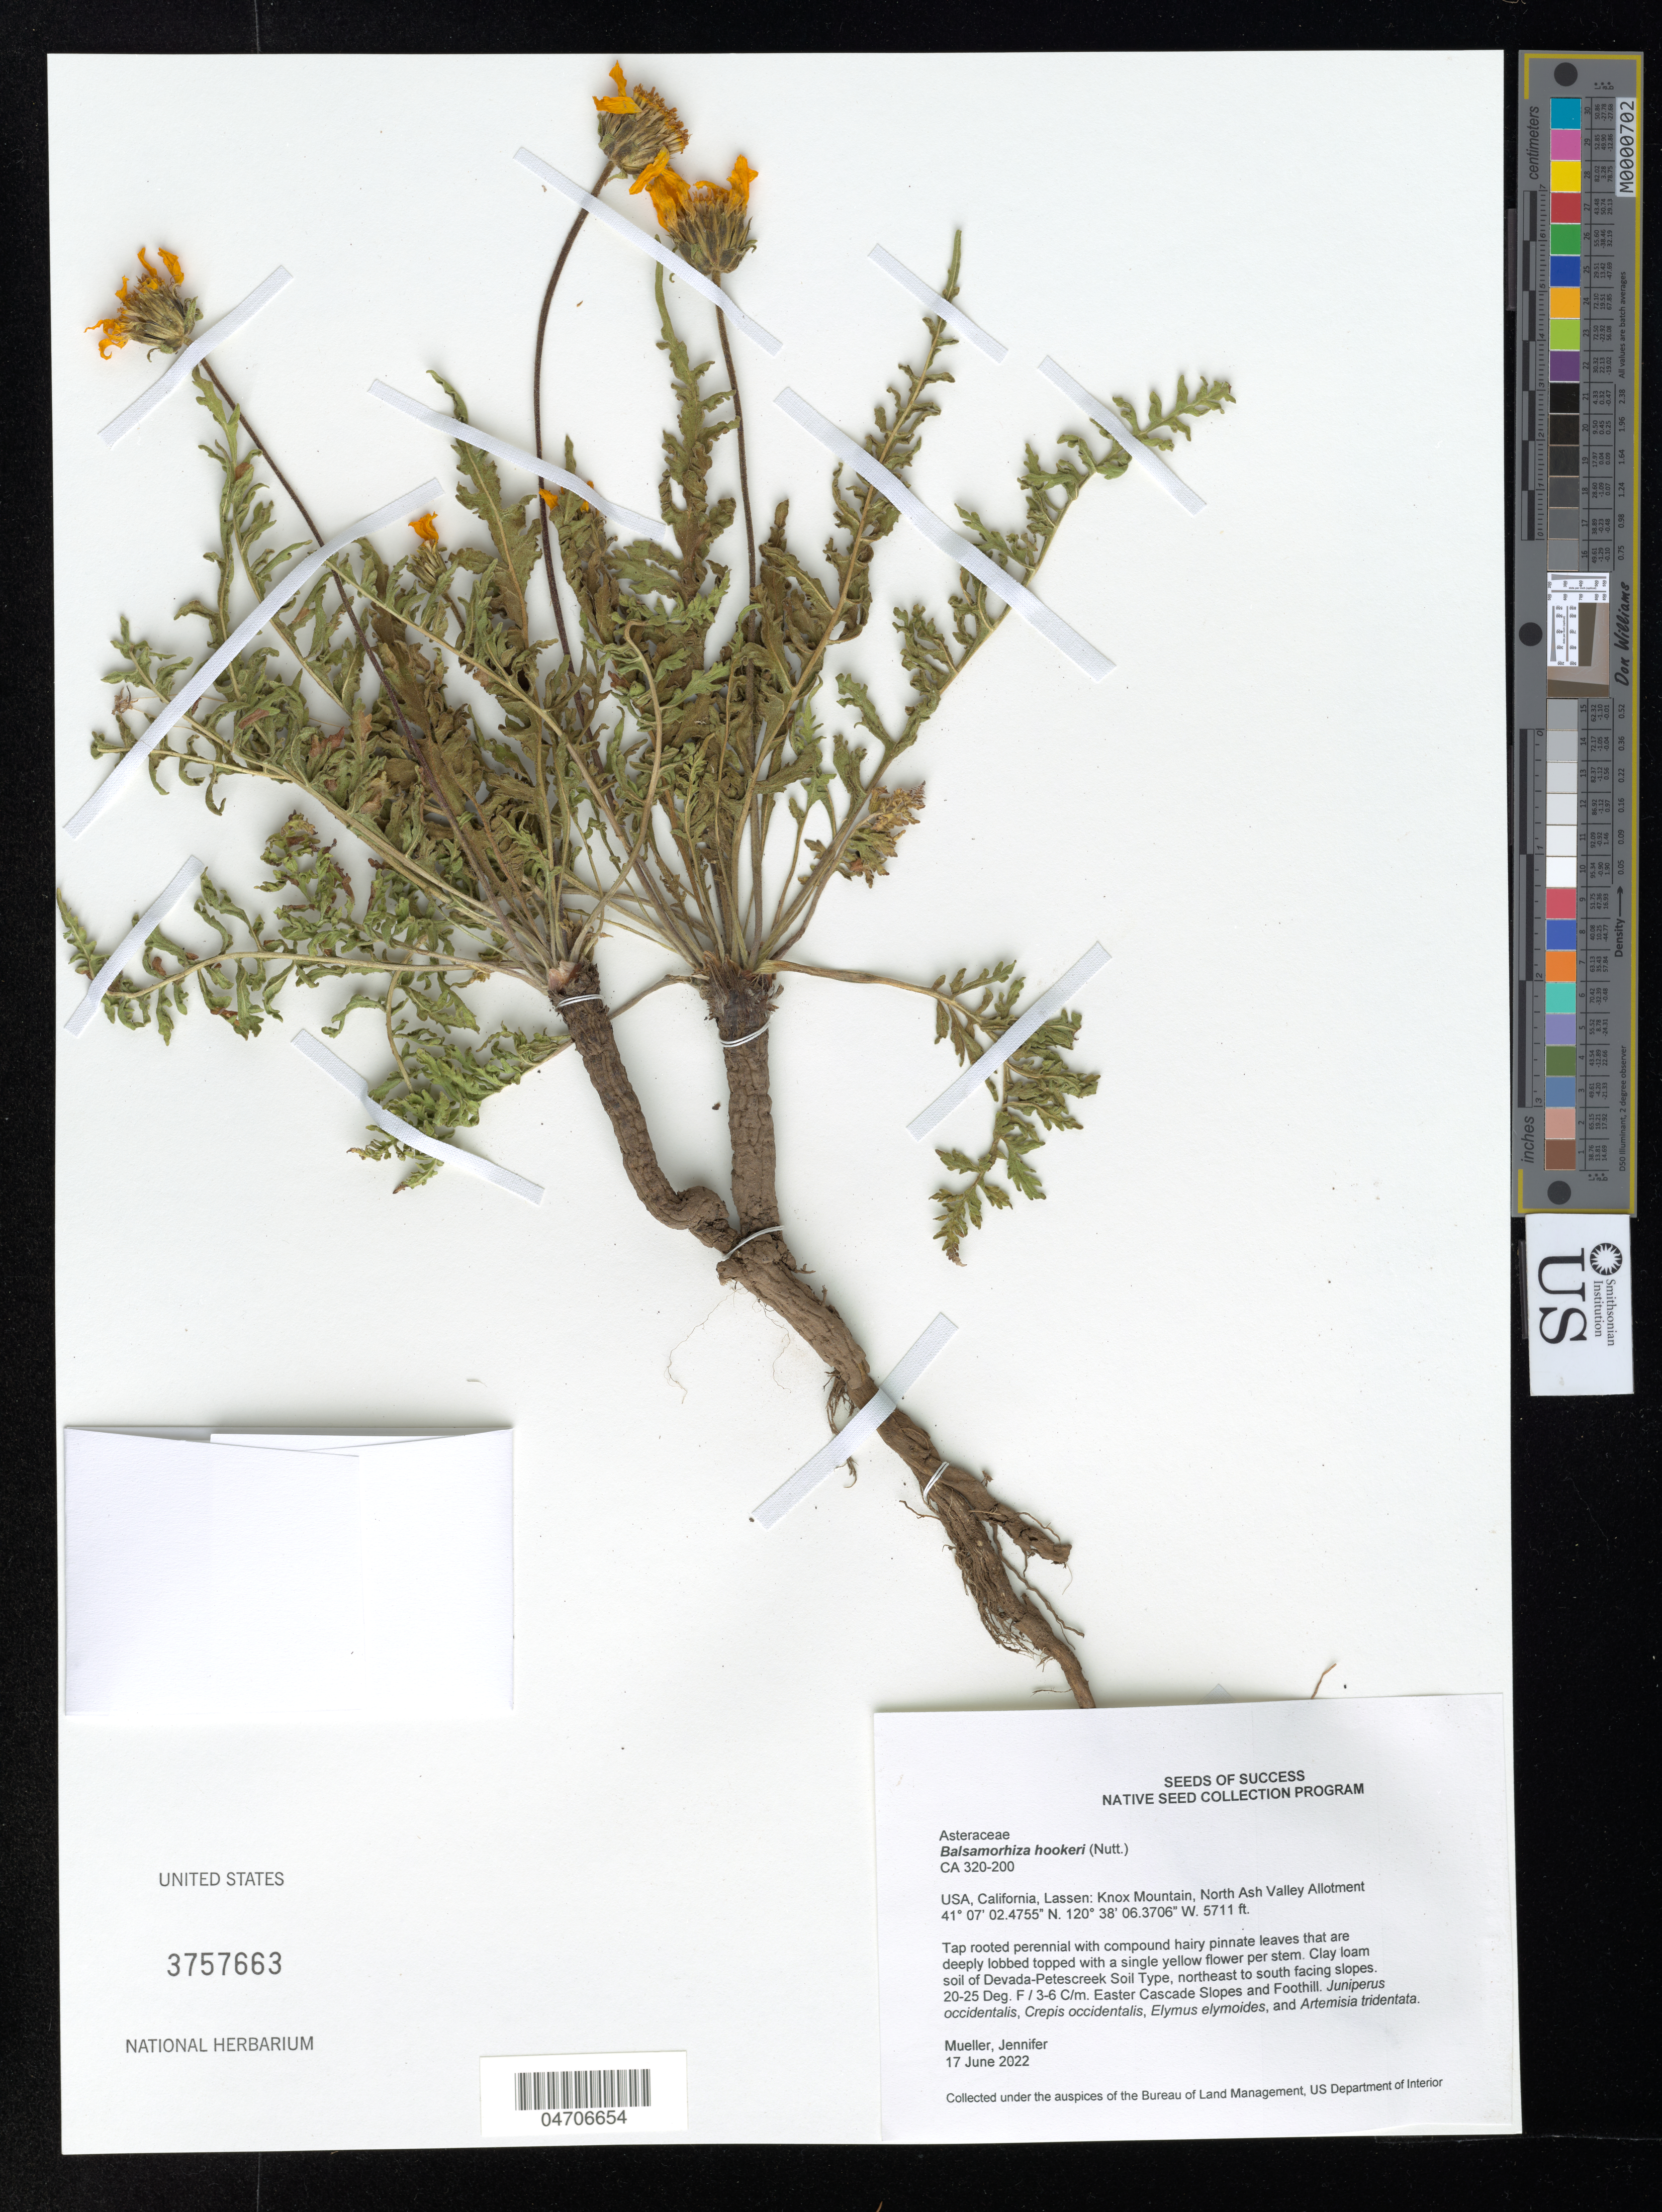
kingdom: Plantae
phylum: Tracheophyta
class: Magnoliopsida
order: Asterales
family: Asteraceae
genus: Balsamorhiza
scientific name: Balsamorhiza hookeri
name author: Nutt.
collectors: J. Mueller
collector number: CA320-200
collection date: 2022-06-17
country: United States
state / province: California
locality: Lassen: Knox Mountain, North Ash Valley Allotment.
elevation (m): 1741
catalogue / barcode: US 3757663